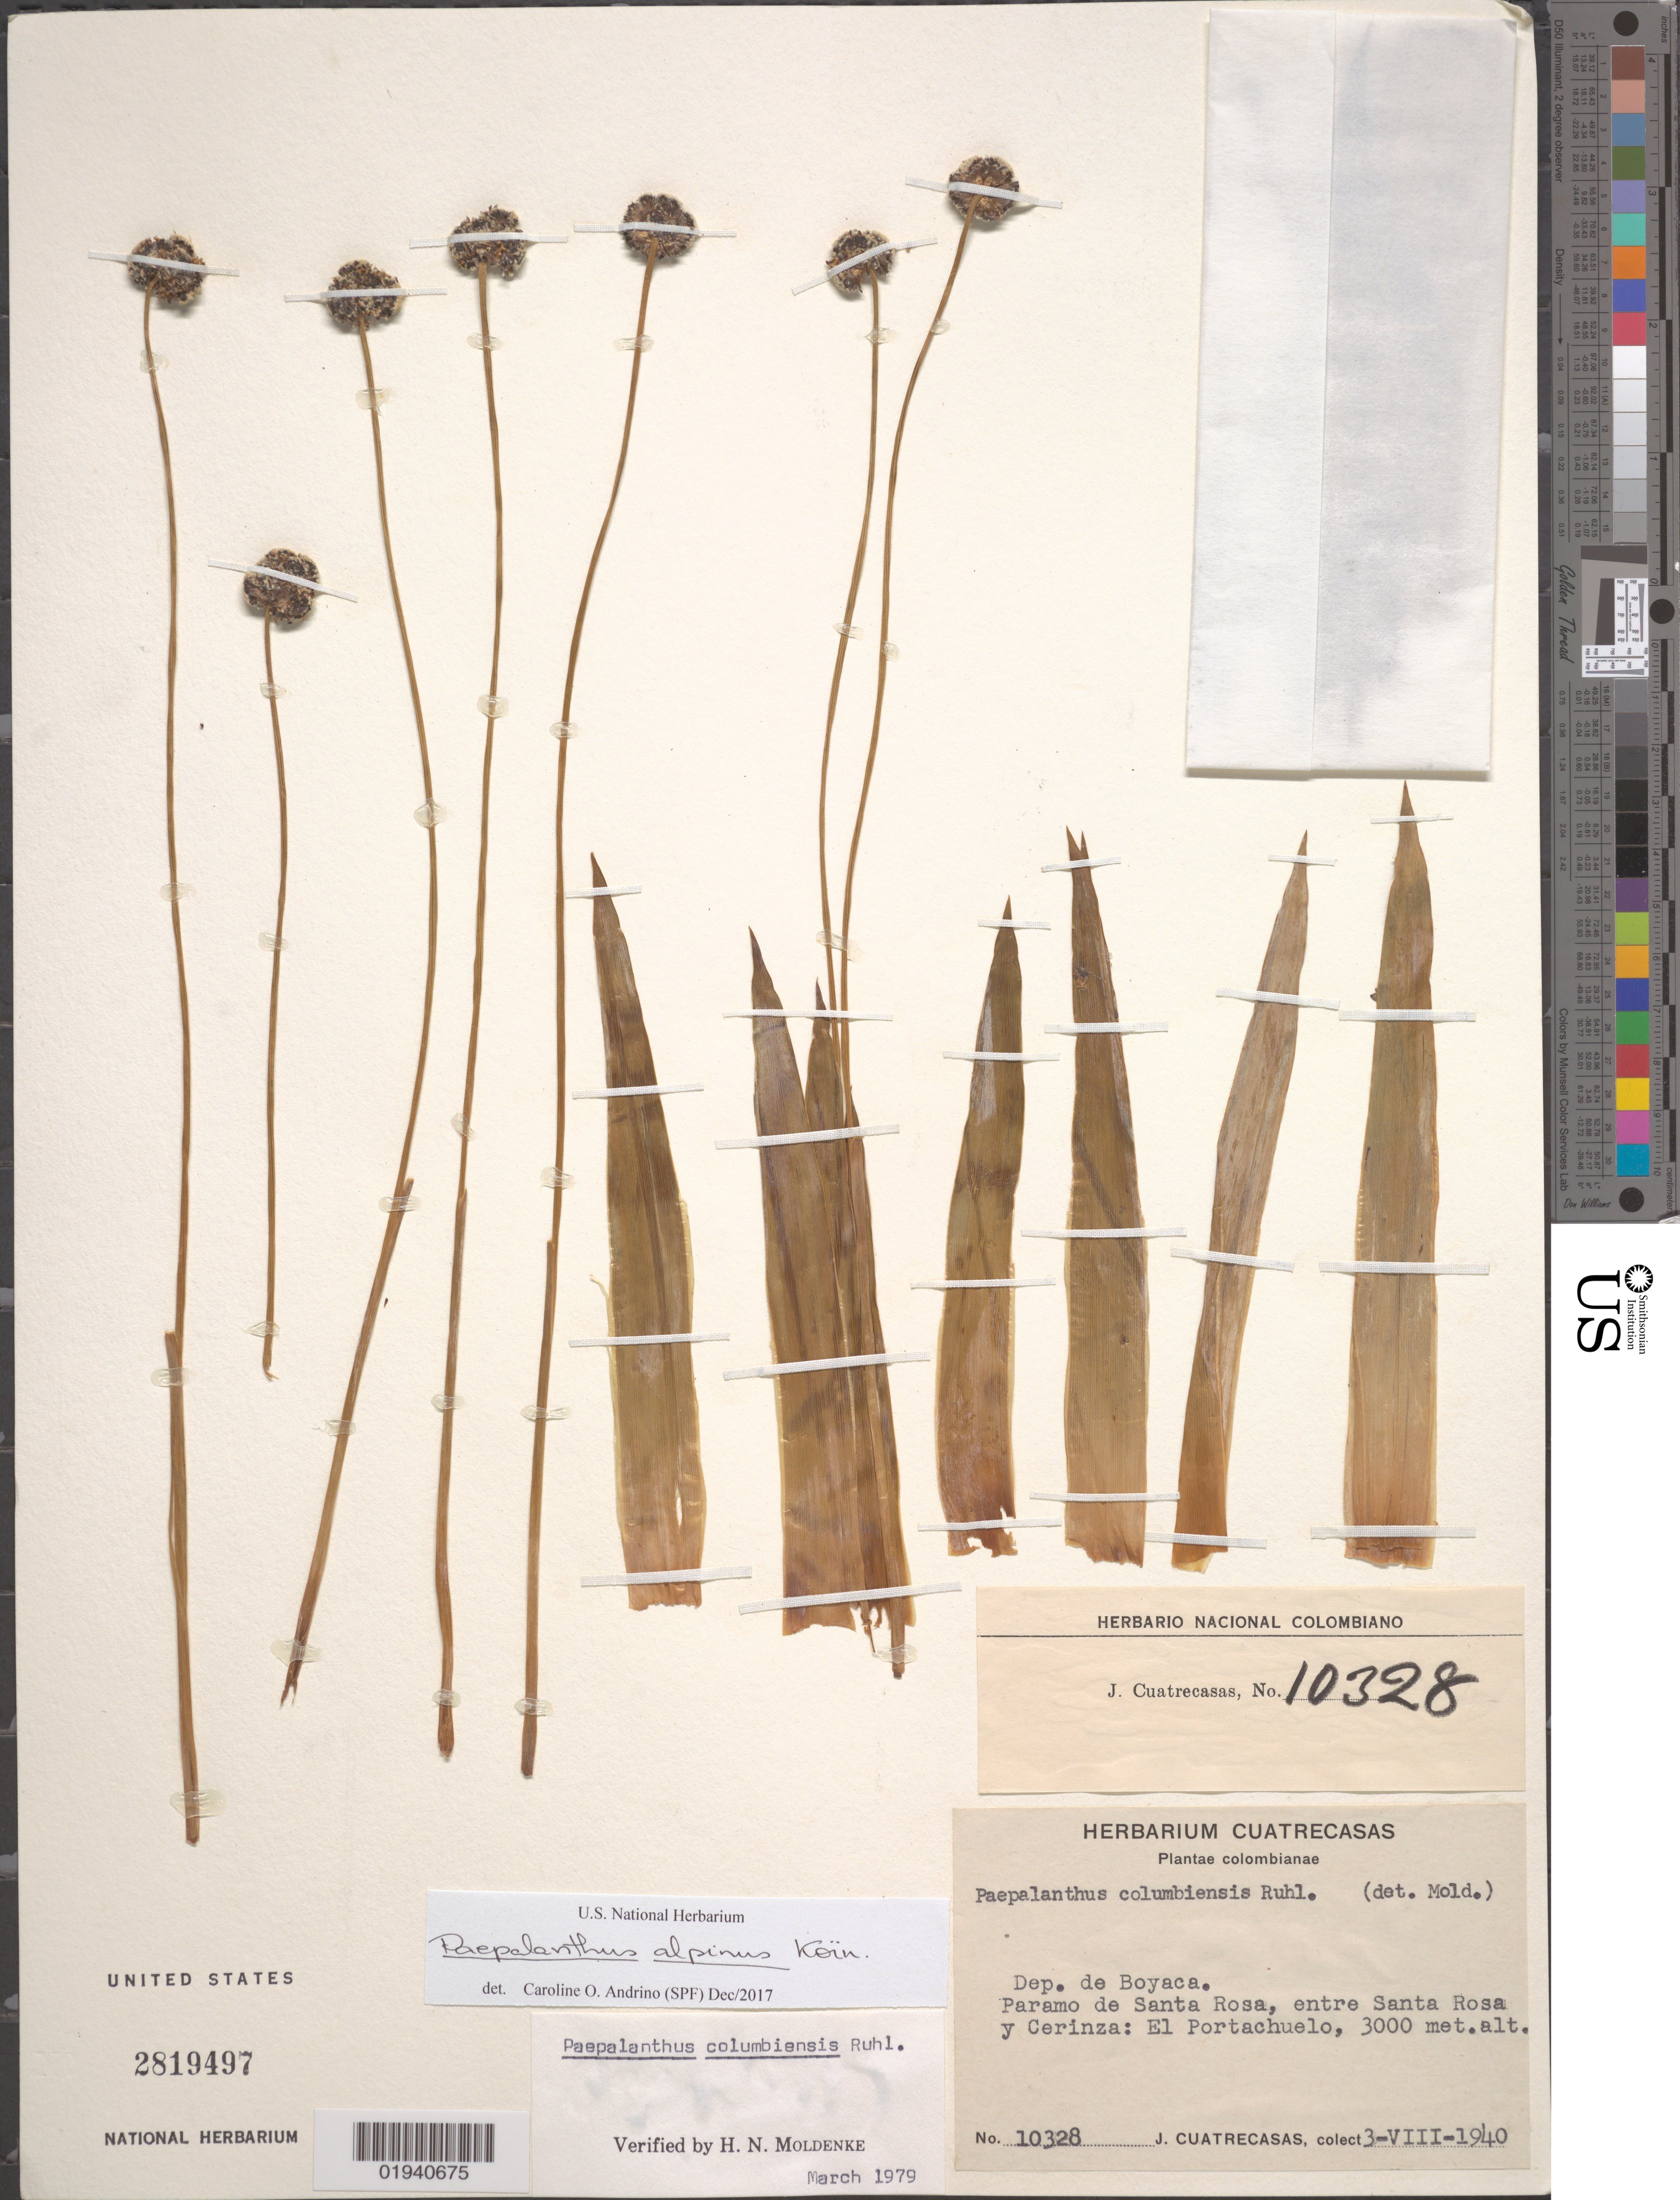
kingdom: Plantae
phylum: Tracheophyta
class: Liliopsida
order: Poales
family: Eriocaulaceae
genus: Paepalanthus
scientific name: Paepalanthus alpinus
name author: Körn.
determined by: Andrino, C. O.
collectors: J. Cuatrecasas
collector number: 10328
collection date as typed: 03 Aug 1940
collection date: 1940-08-03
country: Colombia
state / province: Boyacá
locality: Paramo de Santa Rosa, between Santa Rosa & Cerinza, El Portachuelo.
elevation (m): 3000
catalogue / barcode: US 2819497